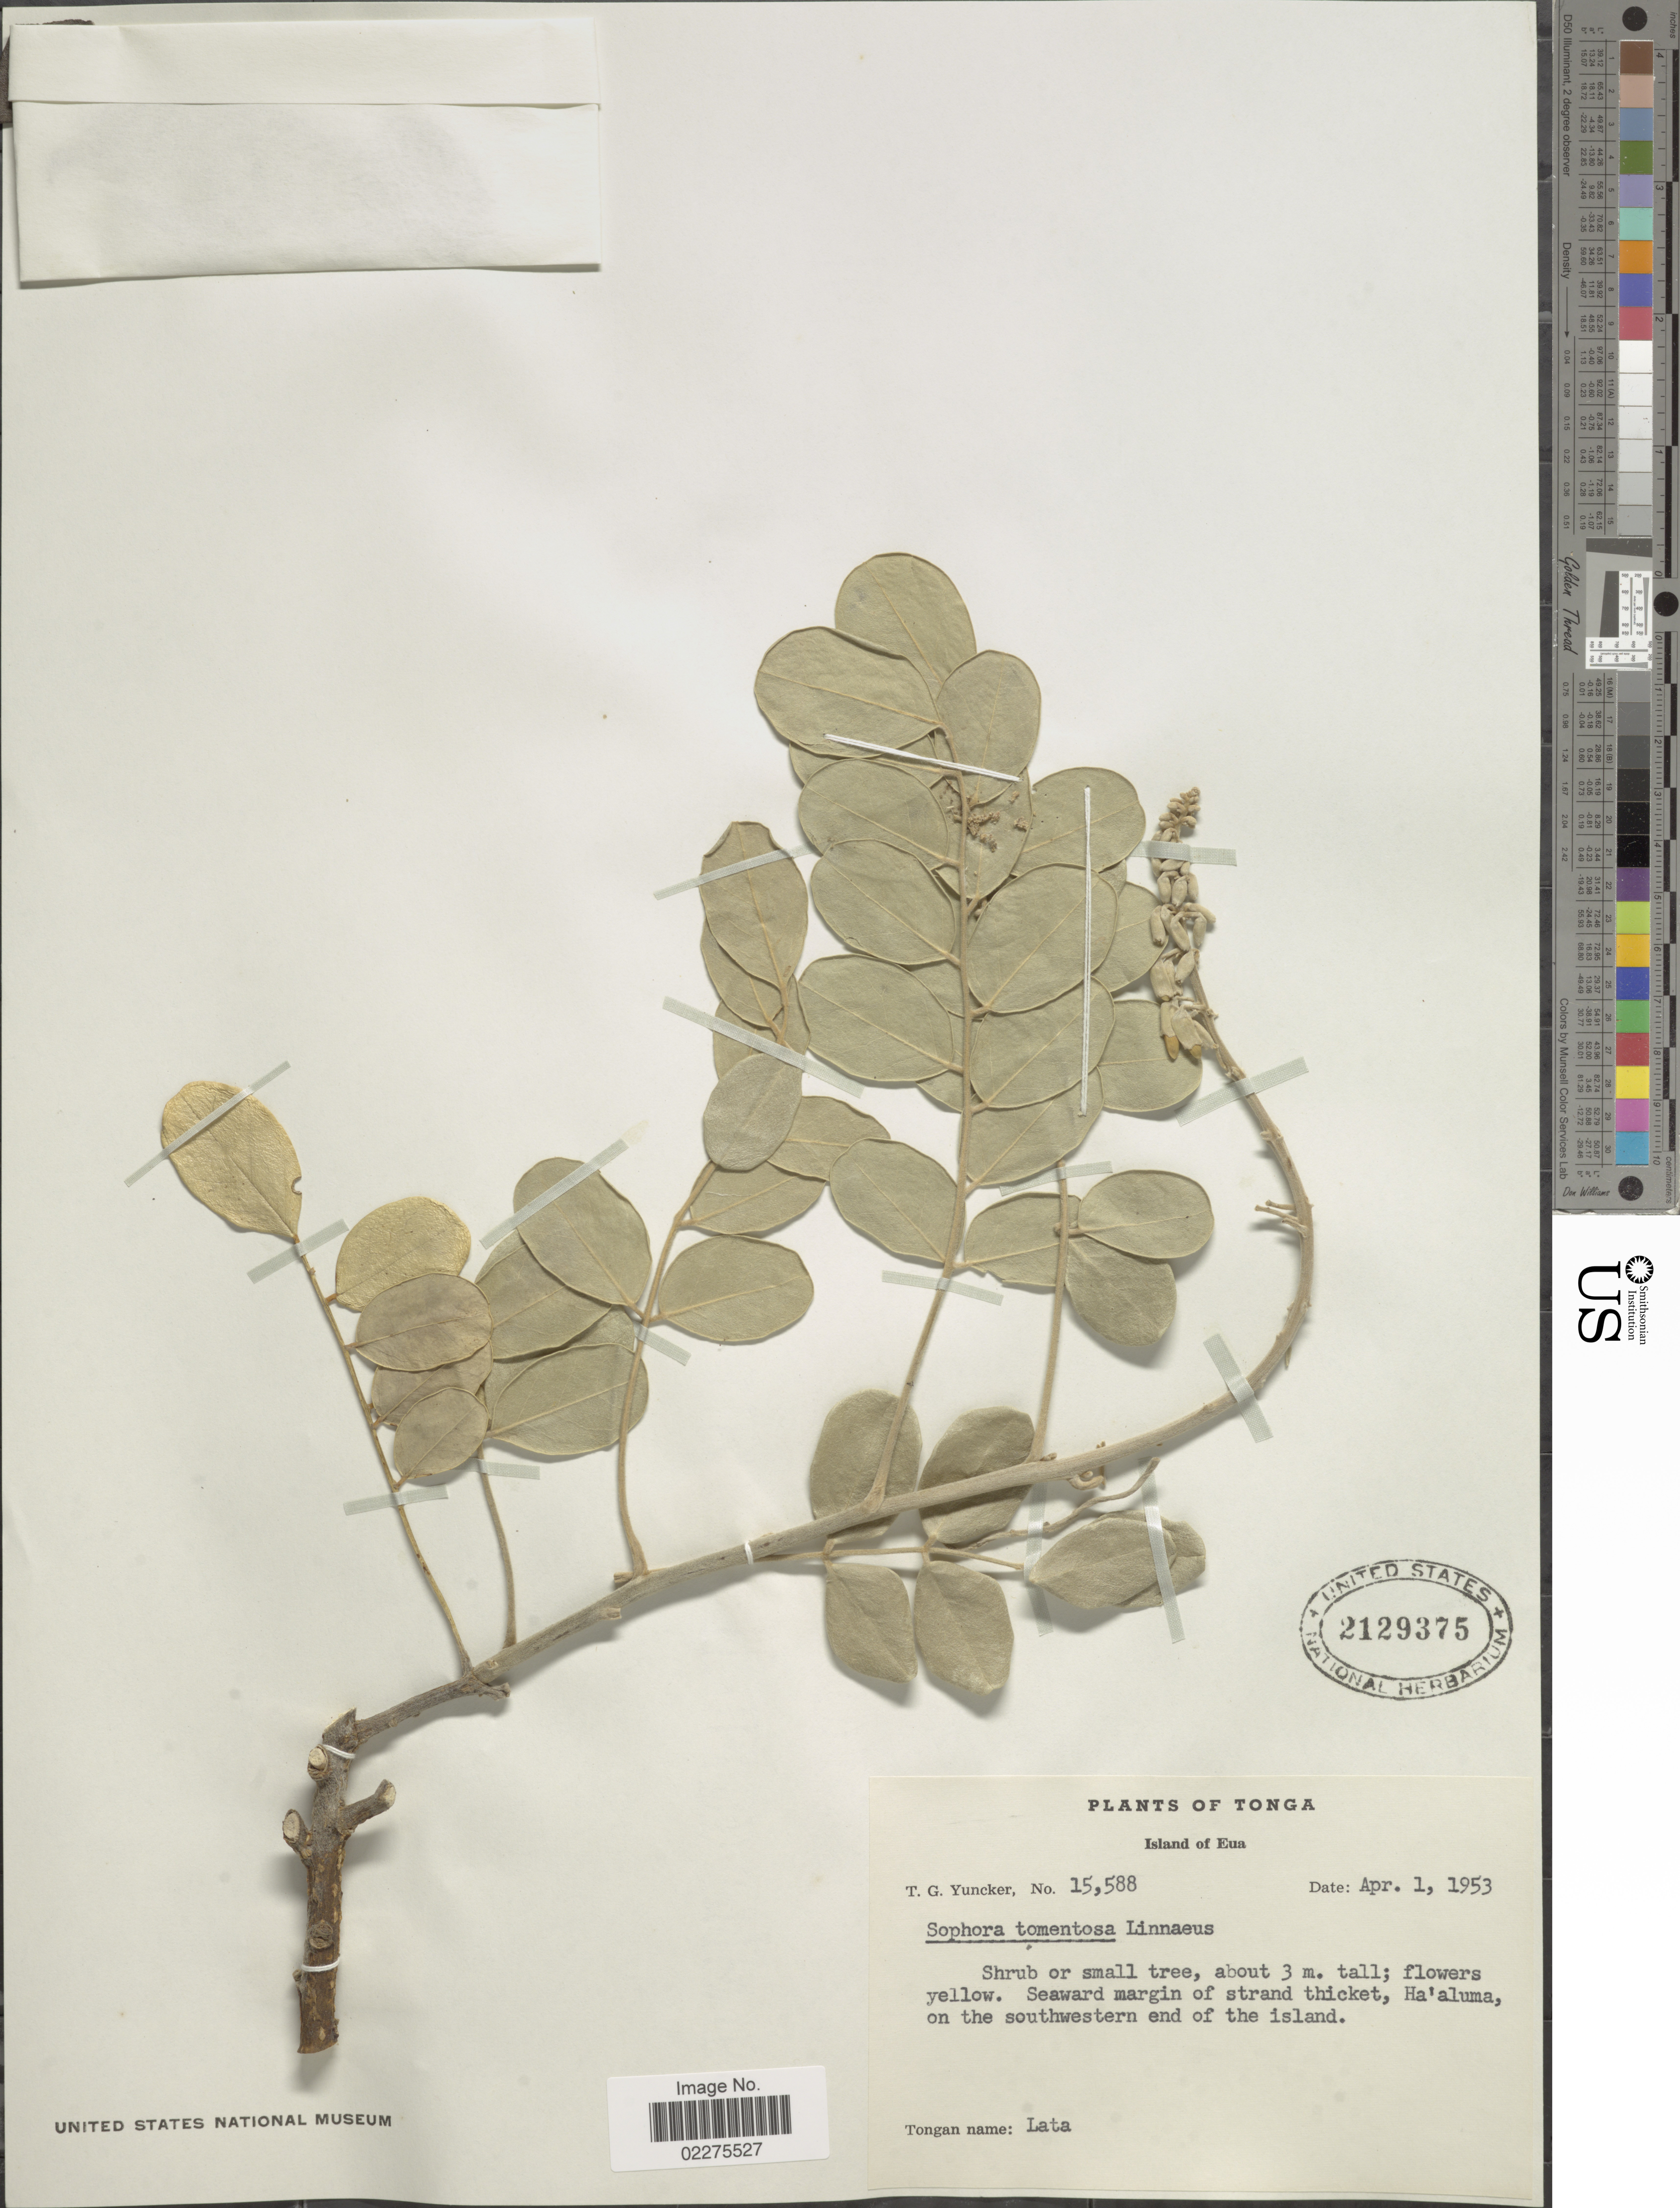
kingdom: Plantae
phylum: Tracheophyta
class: Magnoliopsida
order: Fabales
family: Fabaceae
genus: Sophora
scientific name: Sophora tomentosa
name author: L.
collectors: T. G. Yuncker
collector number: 15588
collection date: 1953-04-01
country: Tonga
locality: Island of Eua. Ha'aluma, on the southwestern end of the island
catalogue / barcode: US 2129375